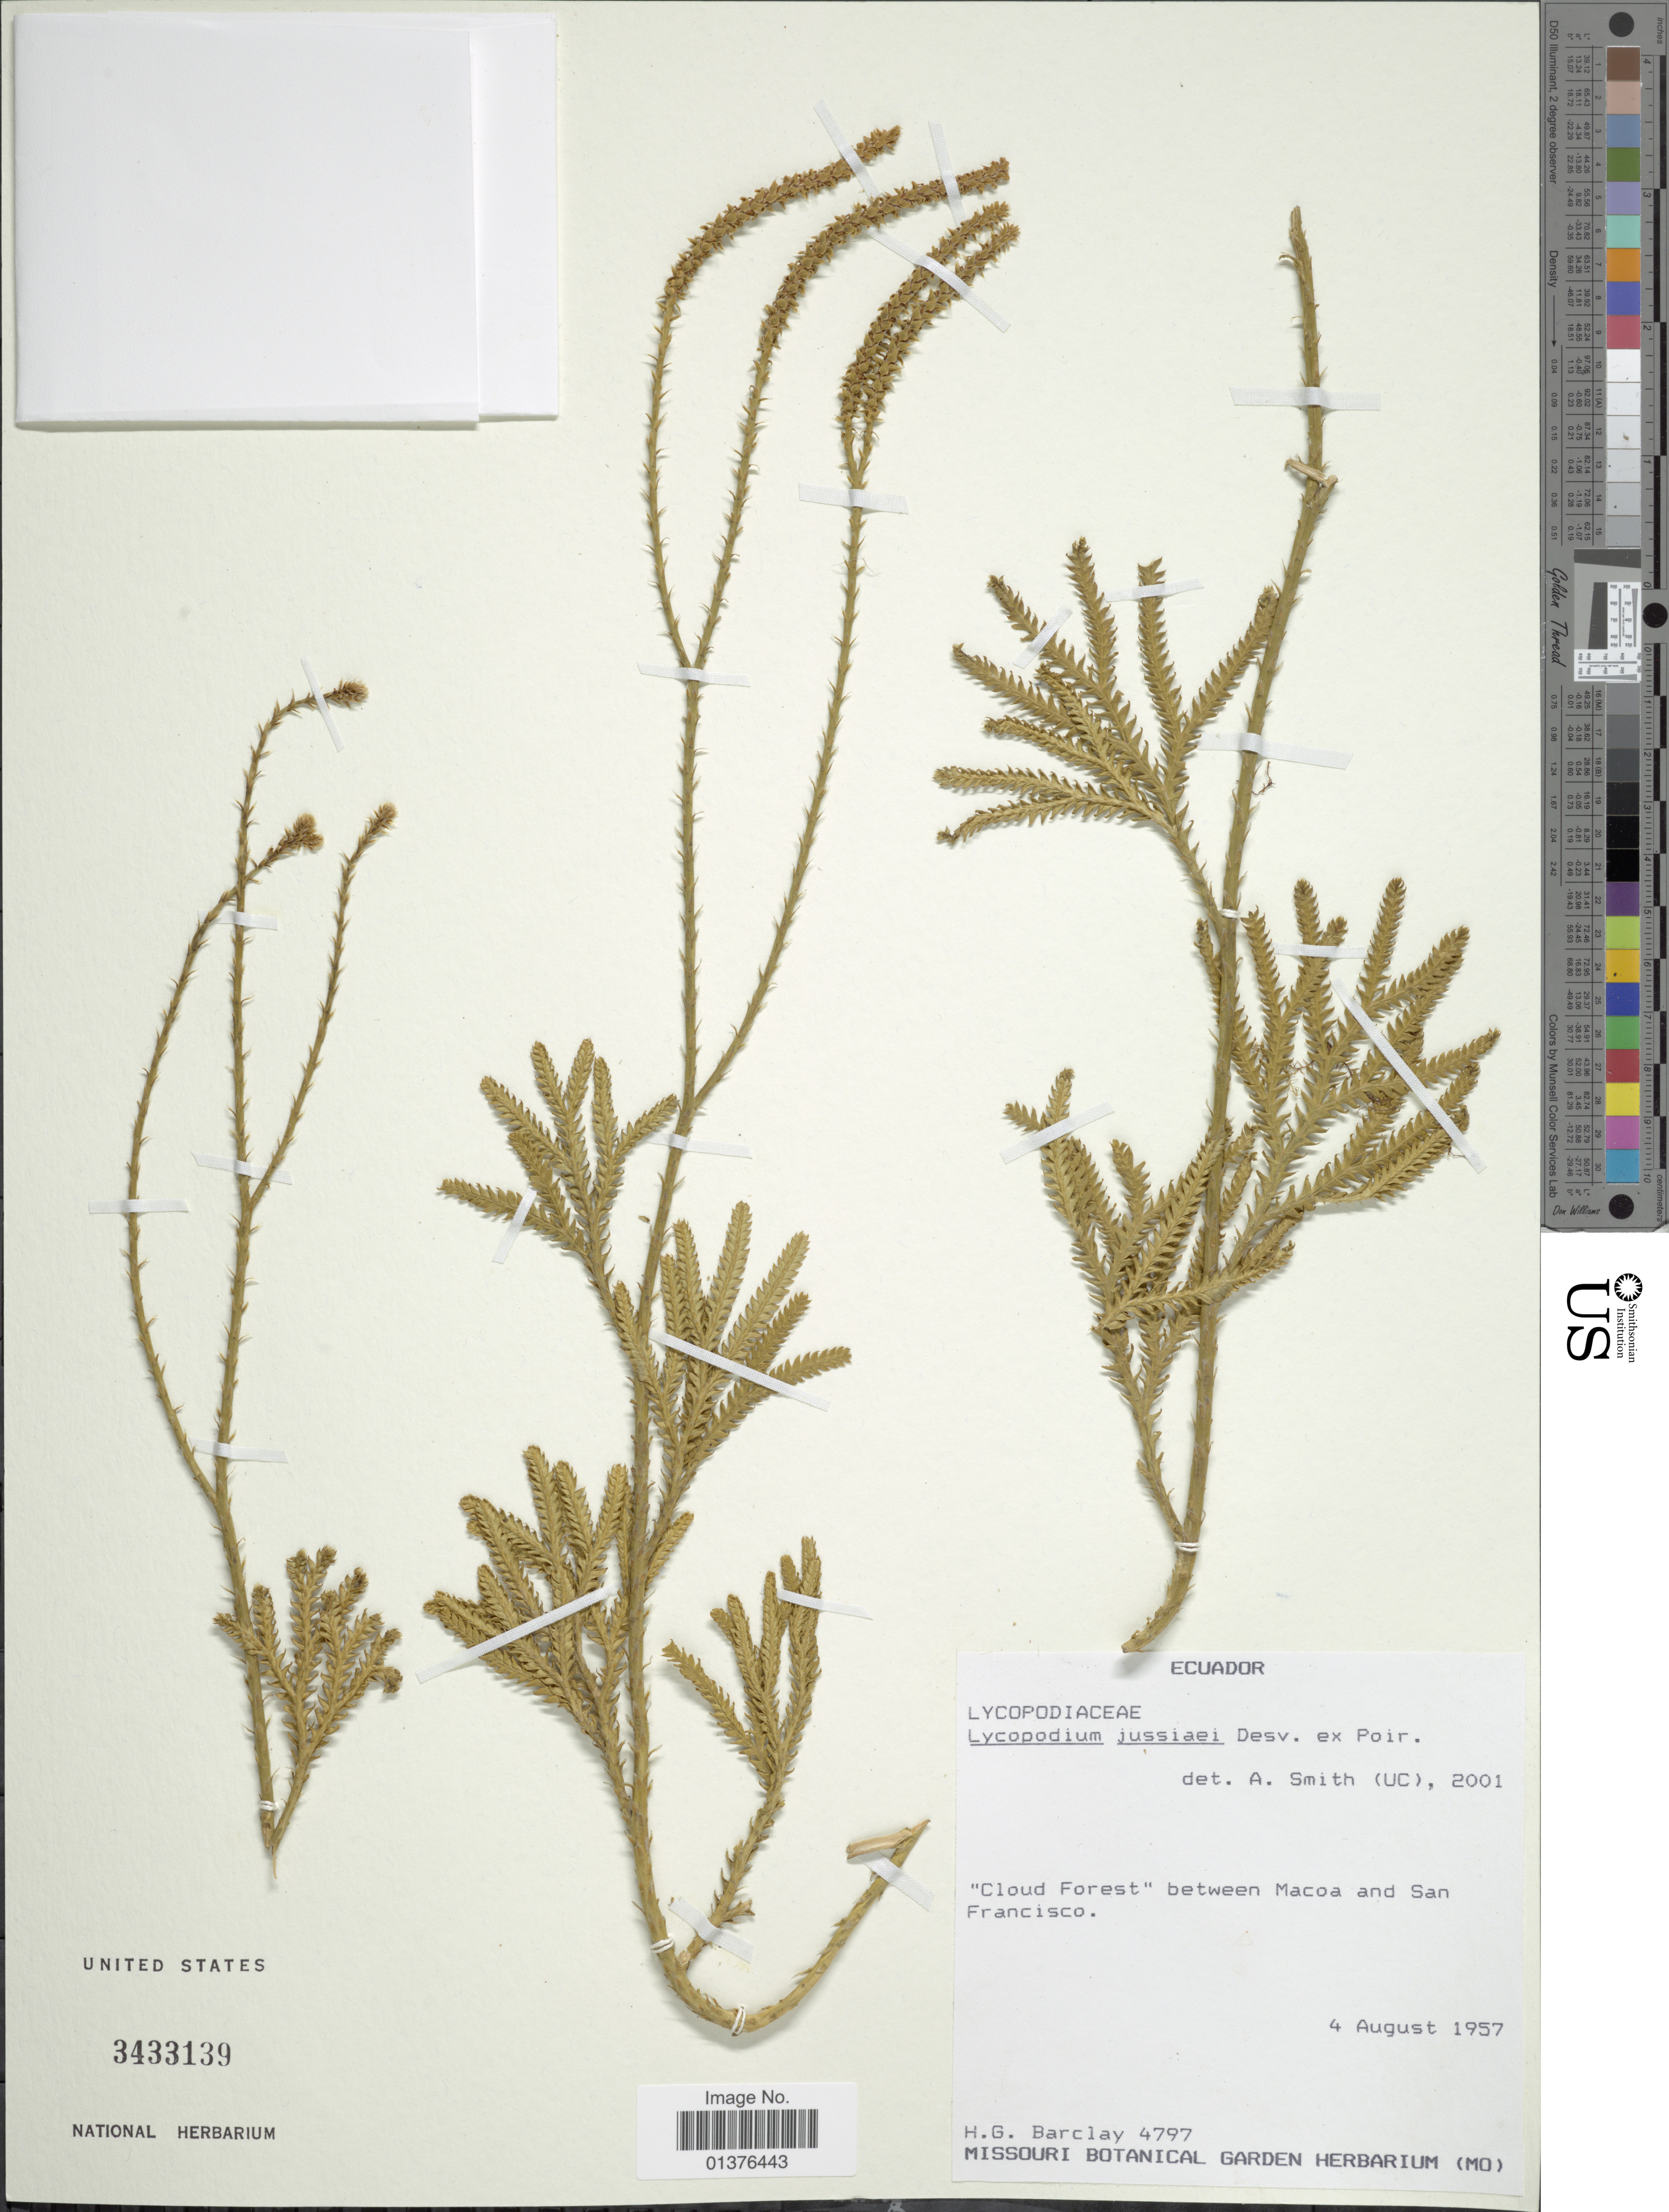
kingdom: Plantae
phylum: Tracheophyta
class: Lycopodiopsida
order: Lycopodiales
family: Lycopodiaceae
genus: Diphasium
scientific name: Diphasium jussiaei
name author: (Desv.) C. Presl ex Rothm.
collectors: H. G. Barclay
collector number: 4797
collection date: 1957-08-04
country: Ecuador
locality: Cloud Forest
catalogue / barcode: US 3433139